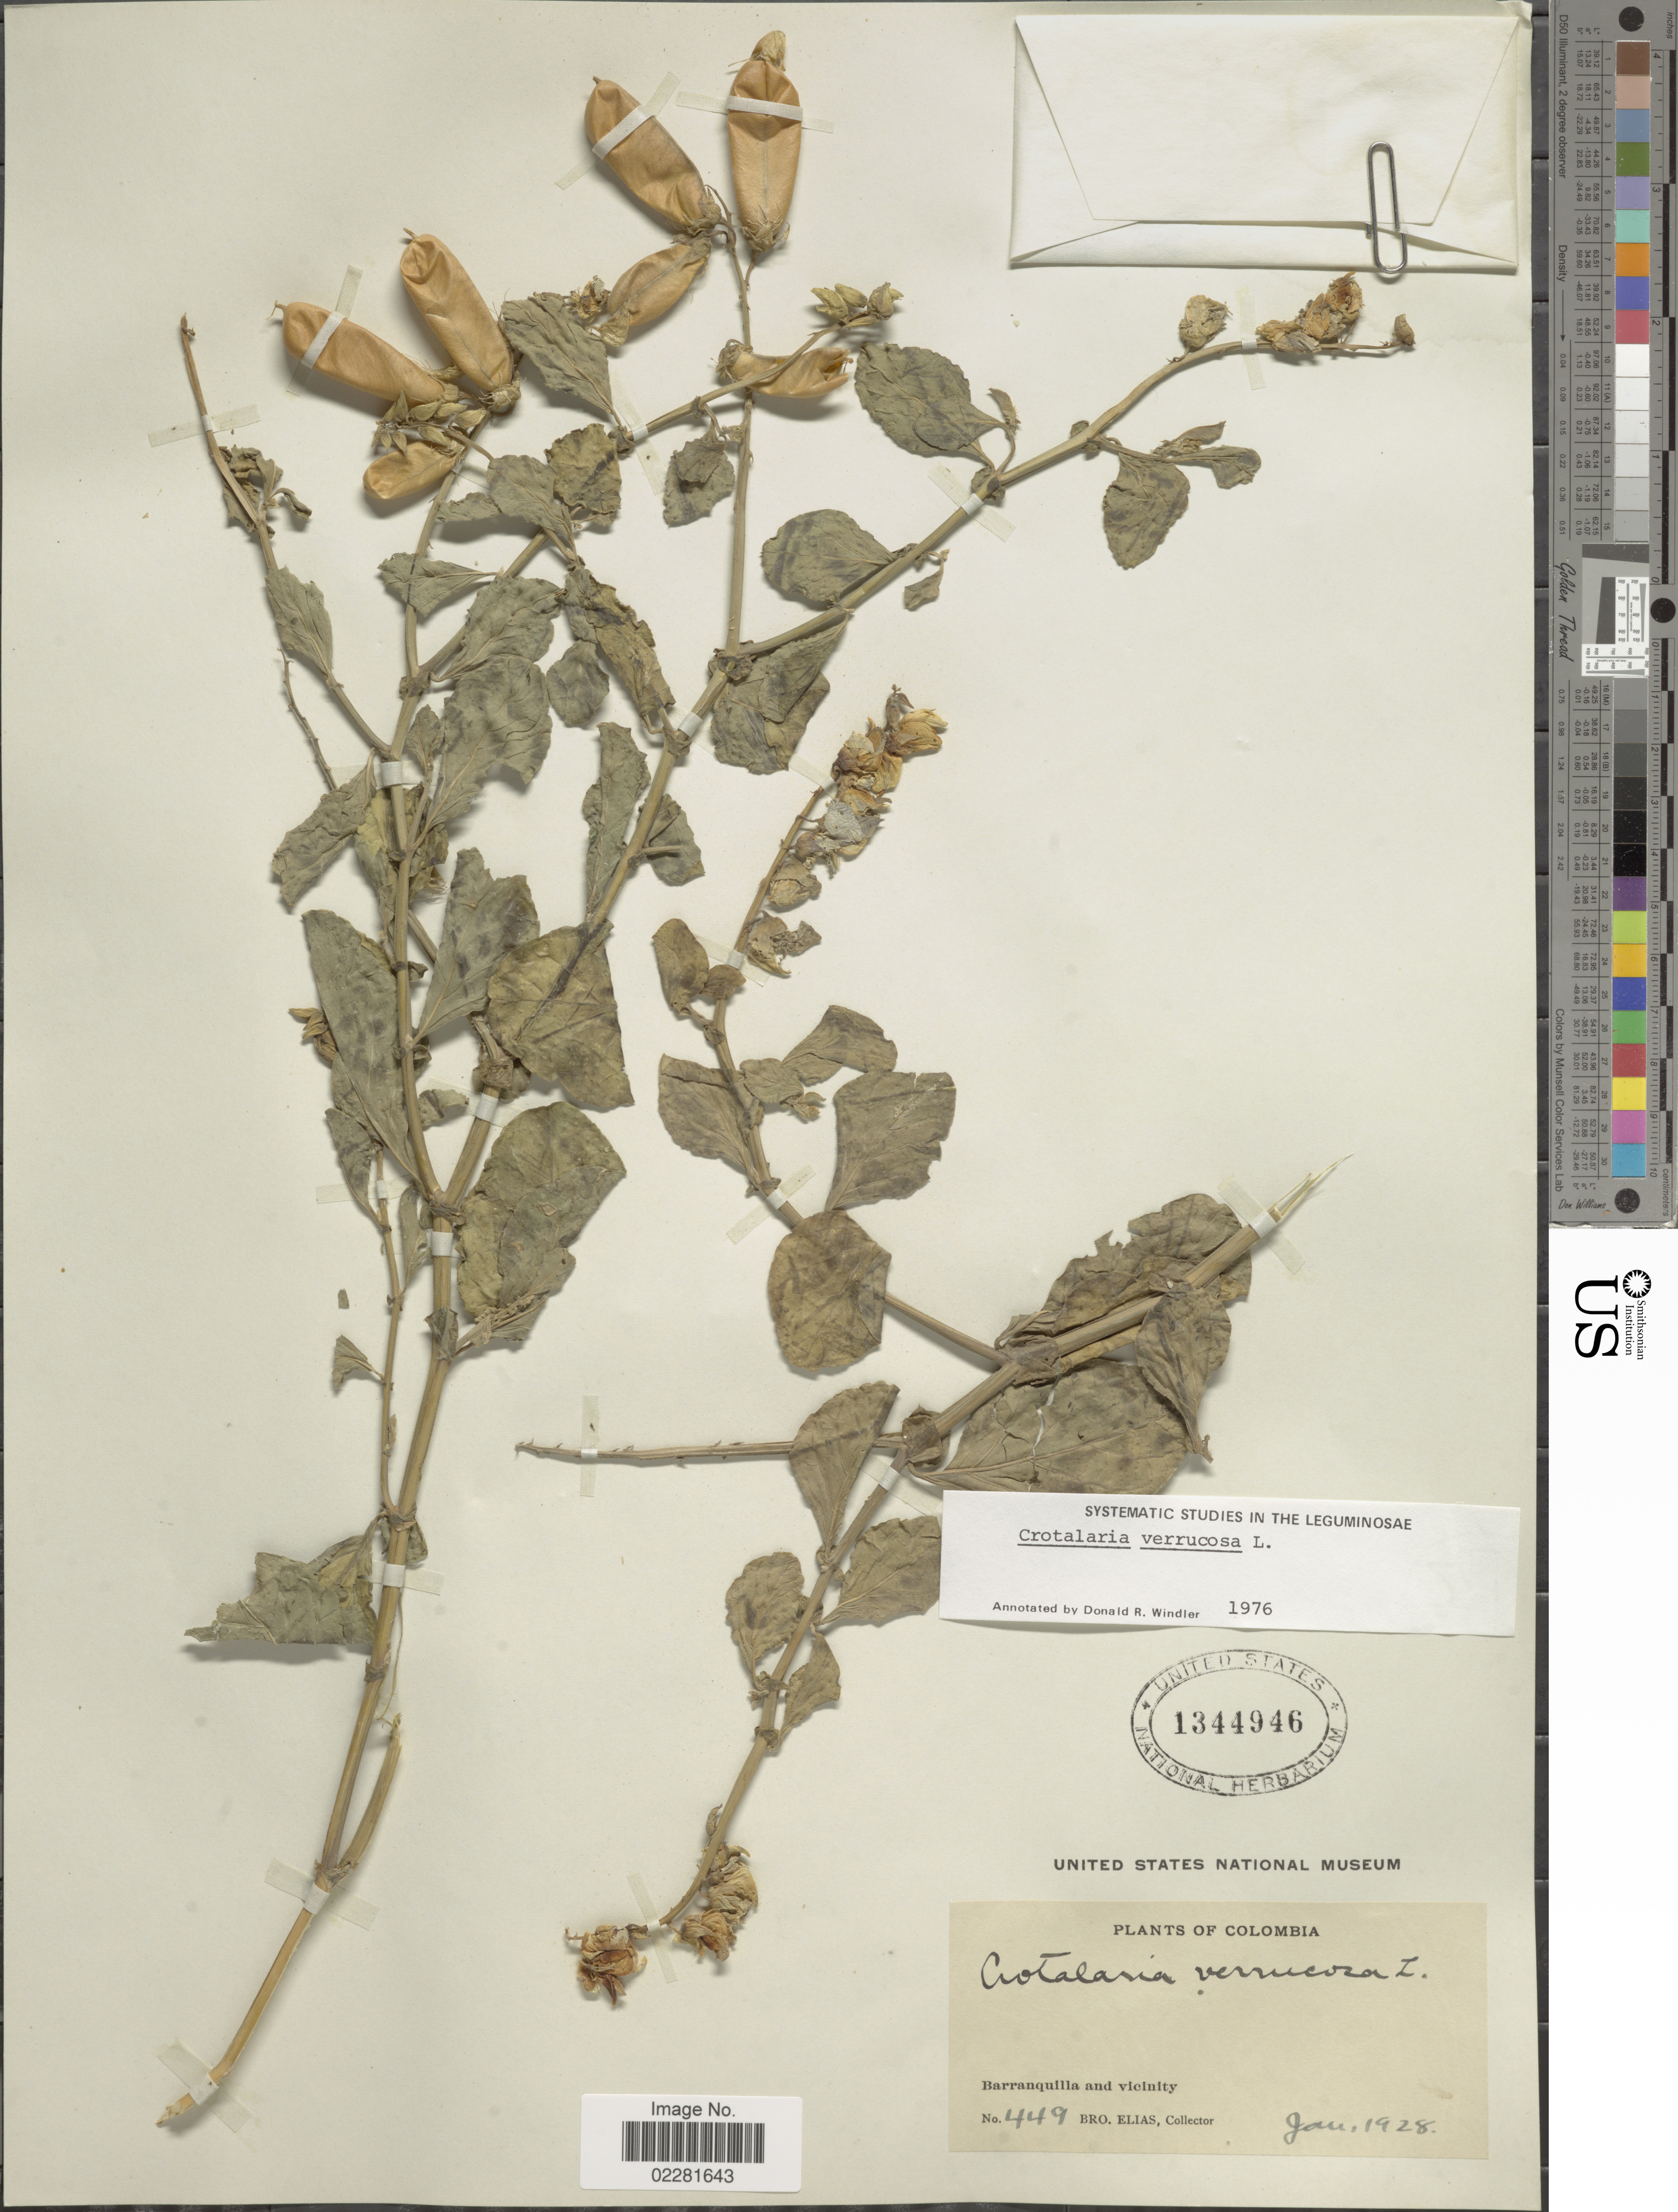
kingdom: Plantae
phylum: Tracheophyta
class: Magnoliopsida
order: Fabales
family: Fabaceae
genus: Crotalaria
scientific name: Crotalaria verrucosa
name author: L.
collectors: Bro. Elias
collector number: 449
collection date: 1928-01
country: Colombia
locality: Barranquilla and vicinity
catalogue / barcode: US 1344946